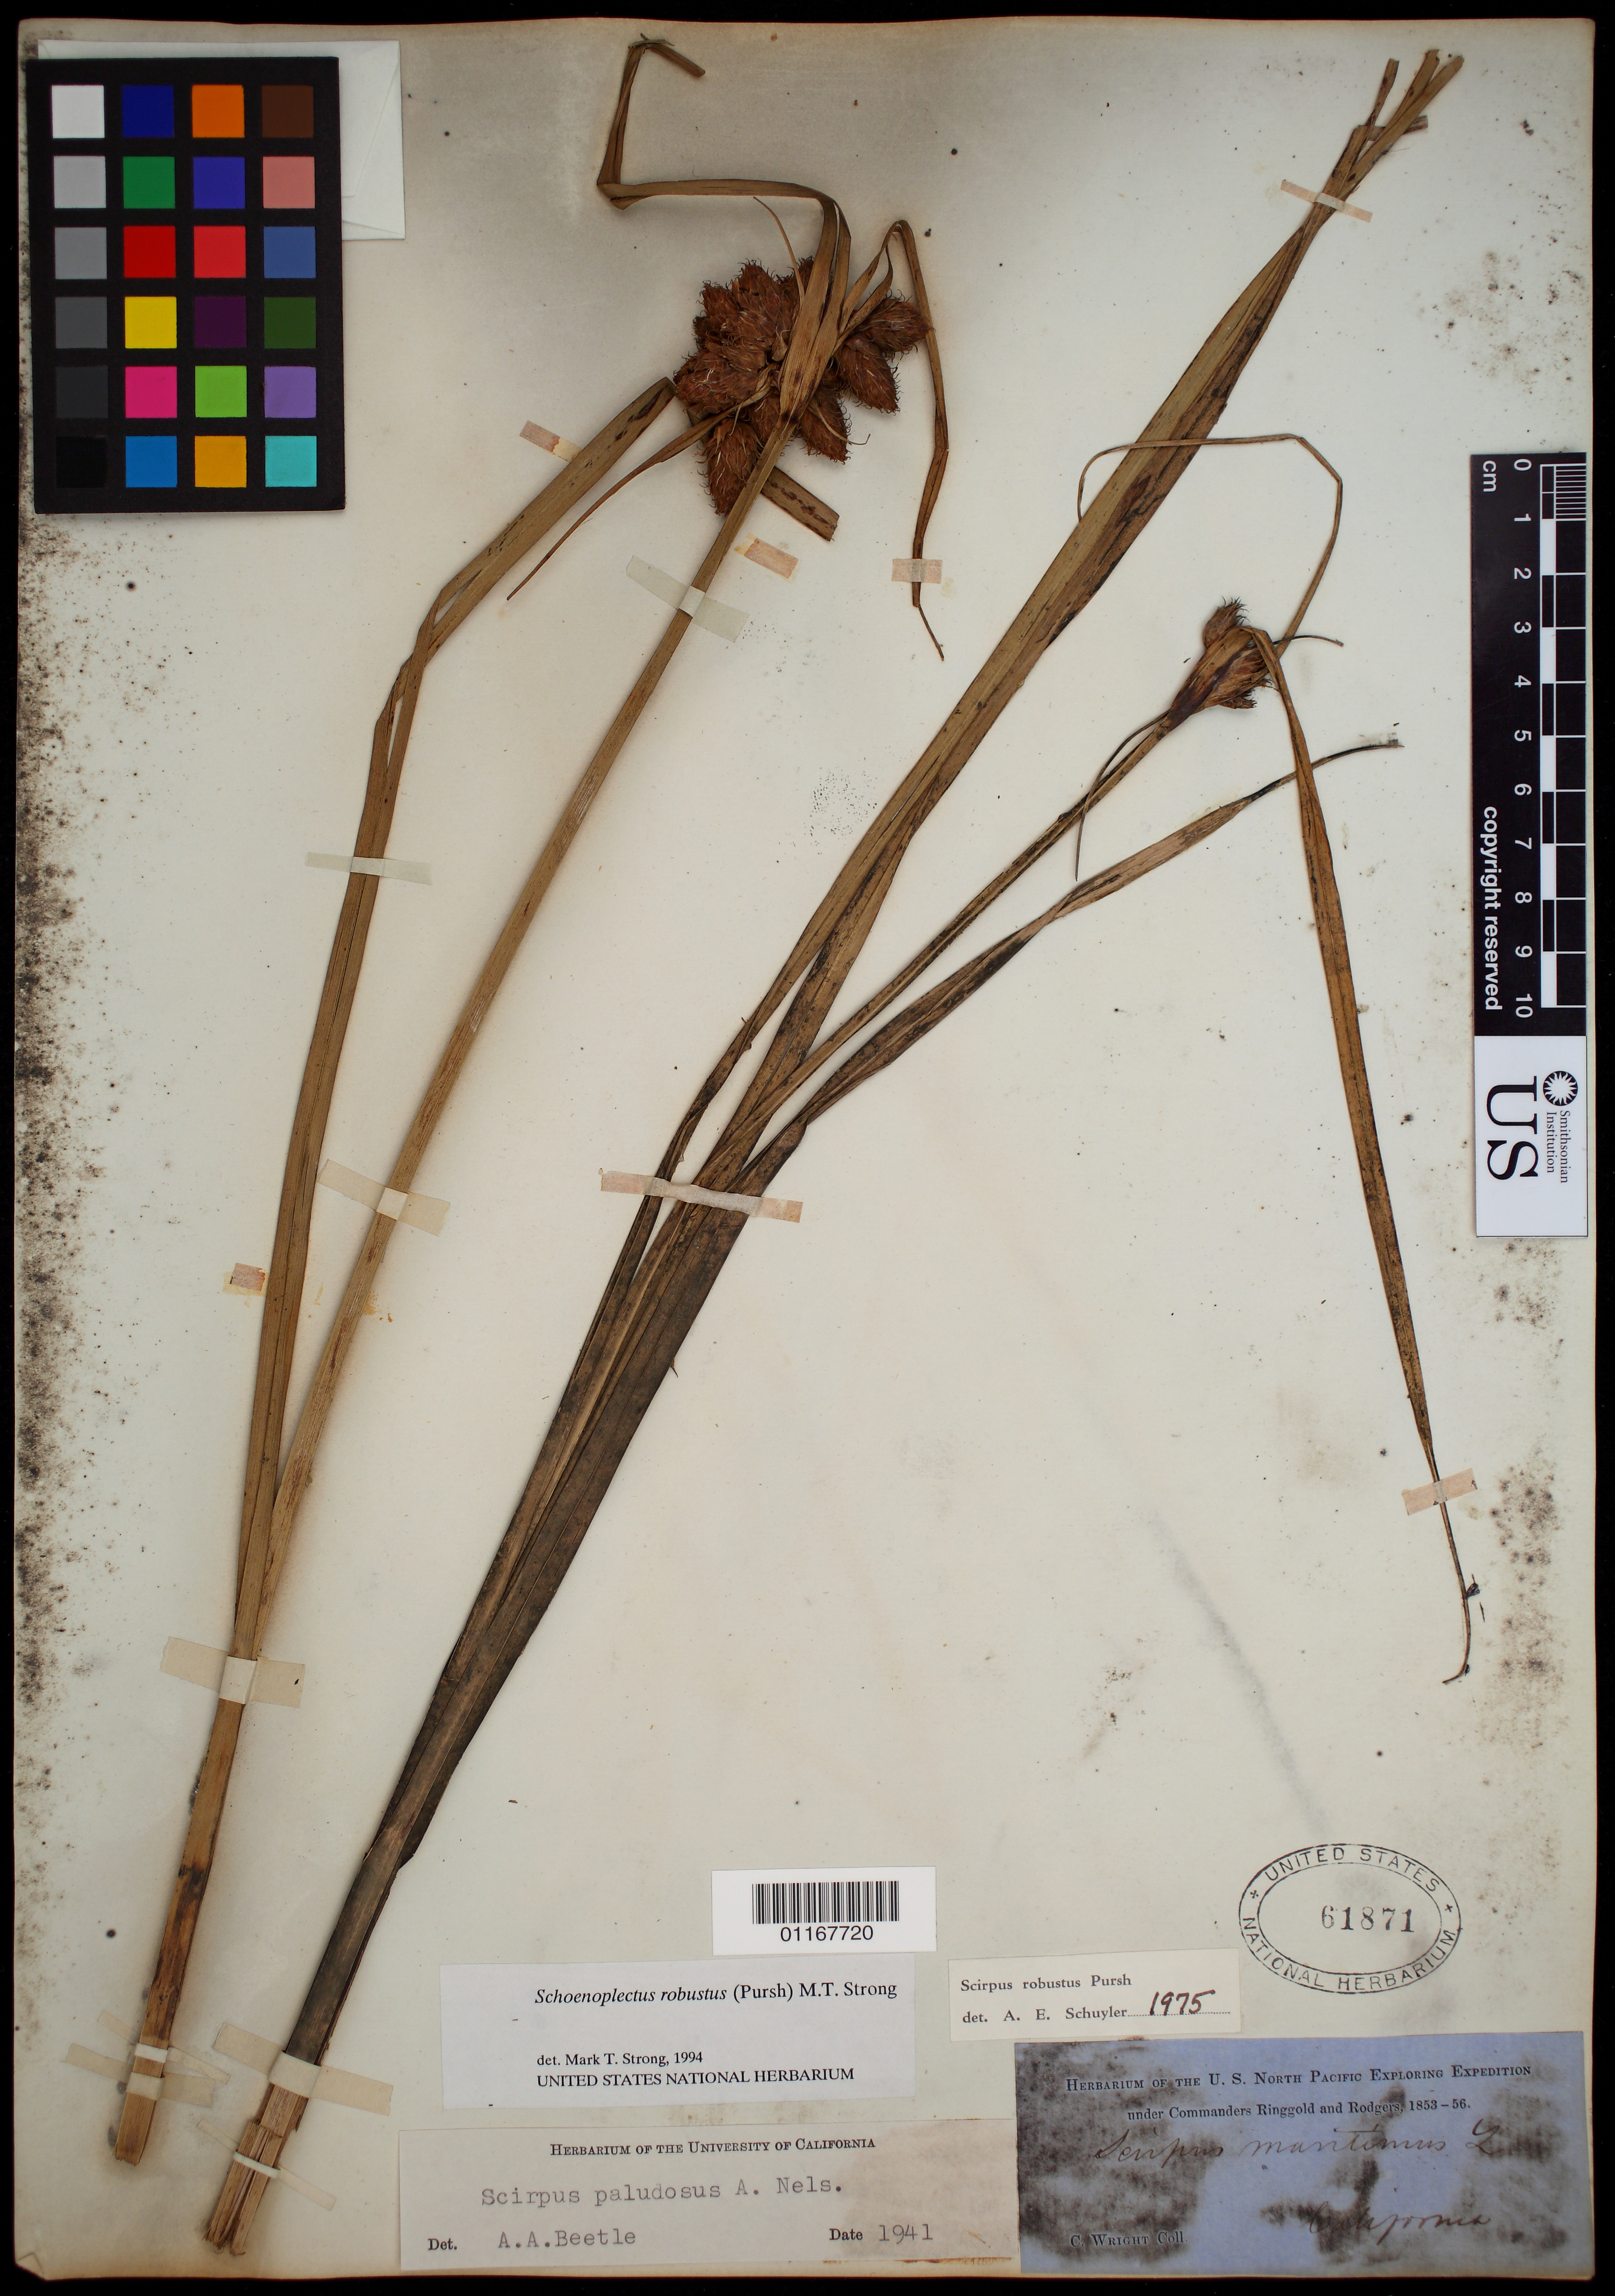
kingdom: Plantae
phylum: Tracheophyta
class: Liliopsida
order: Poales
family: Cyperaceae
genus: Bolboschoenus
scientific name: Bolboschoenus robustus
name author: (Pursh) Soják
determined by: Strong, M. T., (US), Smithsonian Institution - National Museum of Natural History (UNITED STATES)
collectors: C. Wright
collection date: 1853/1856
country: United States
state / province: California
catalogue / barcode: US 61871